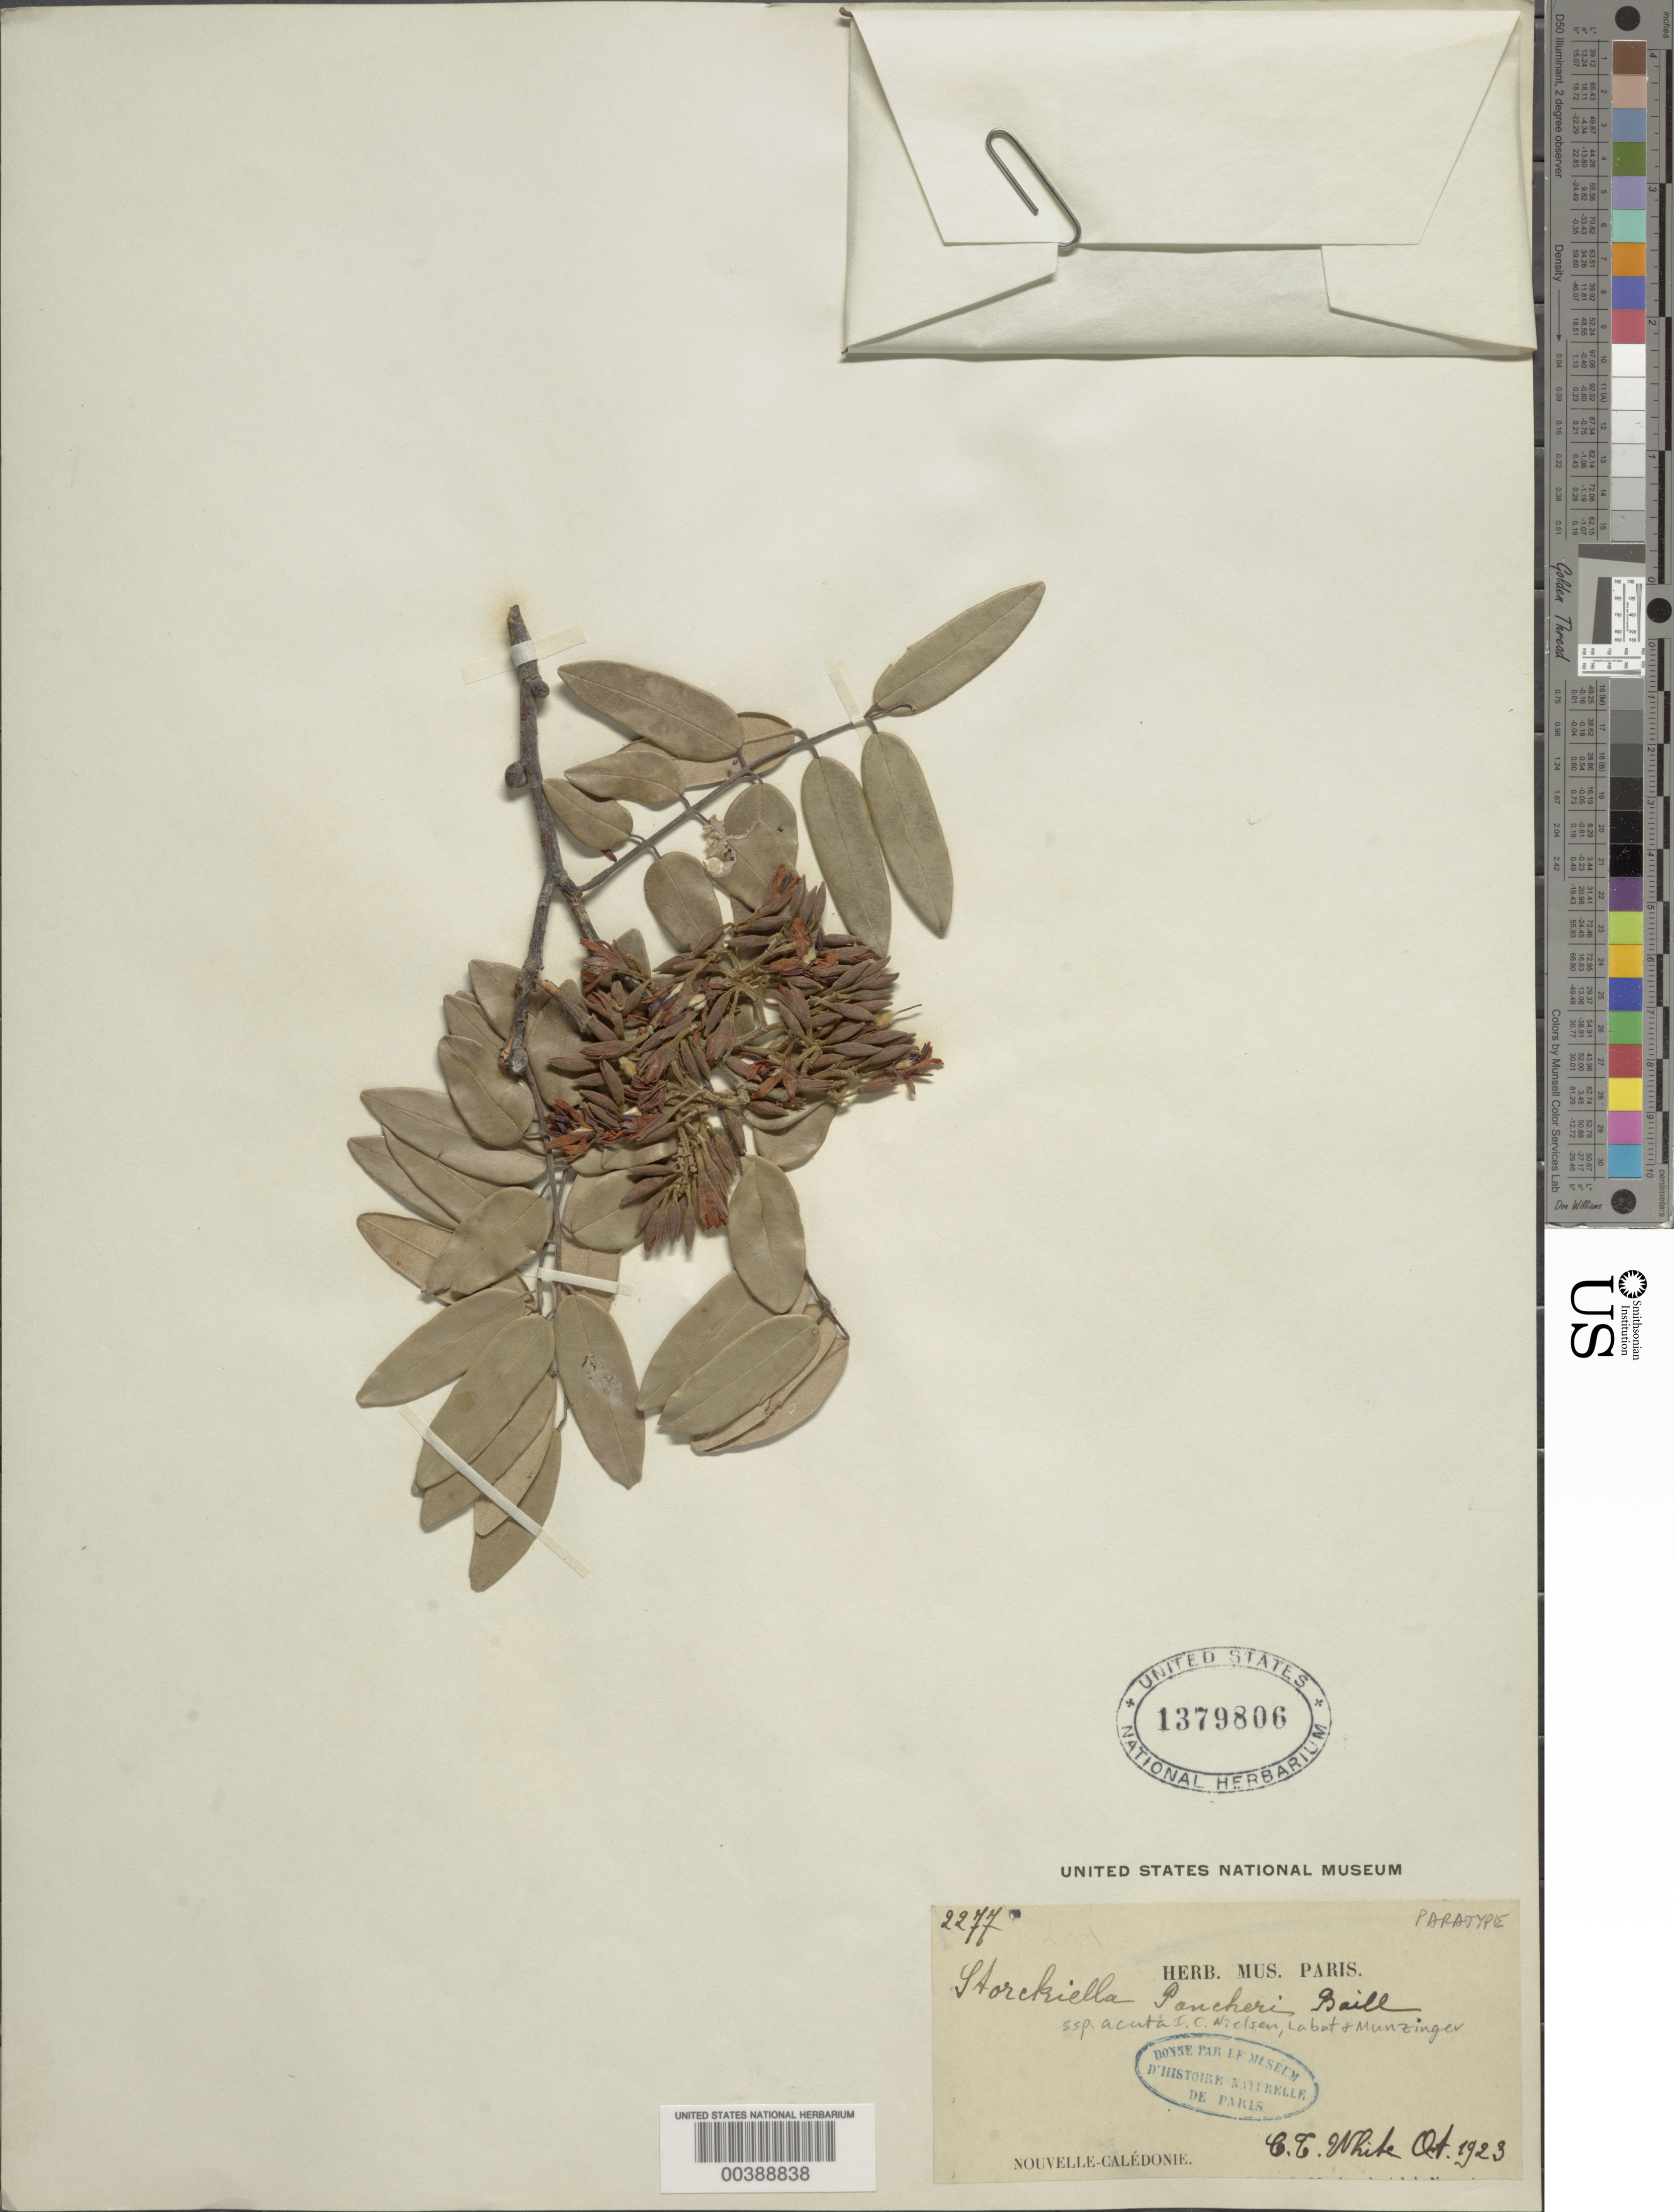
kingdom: Plantae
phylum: Tracheophyta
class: Magnoliopsida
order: Fabales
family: Fabaceae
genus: Storckiella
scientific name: Storckiella pancheri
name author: Baill.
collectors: C. T. White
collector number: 2277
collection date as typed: Oct 1923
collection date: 1923-10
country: New Caledonia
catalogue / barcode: US 1379806